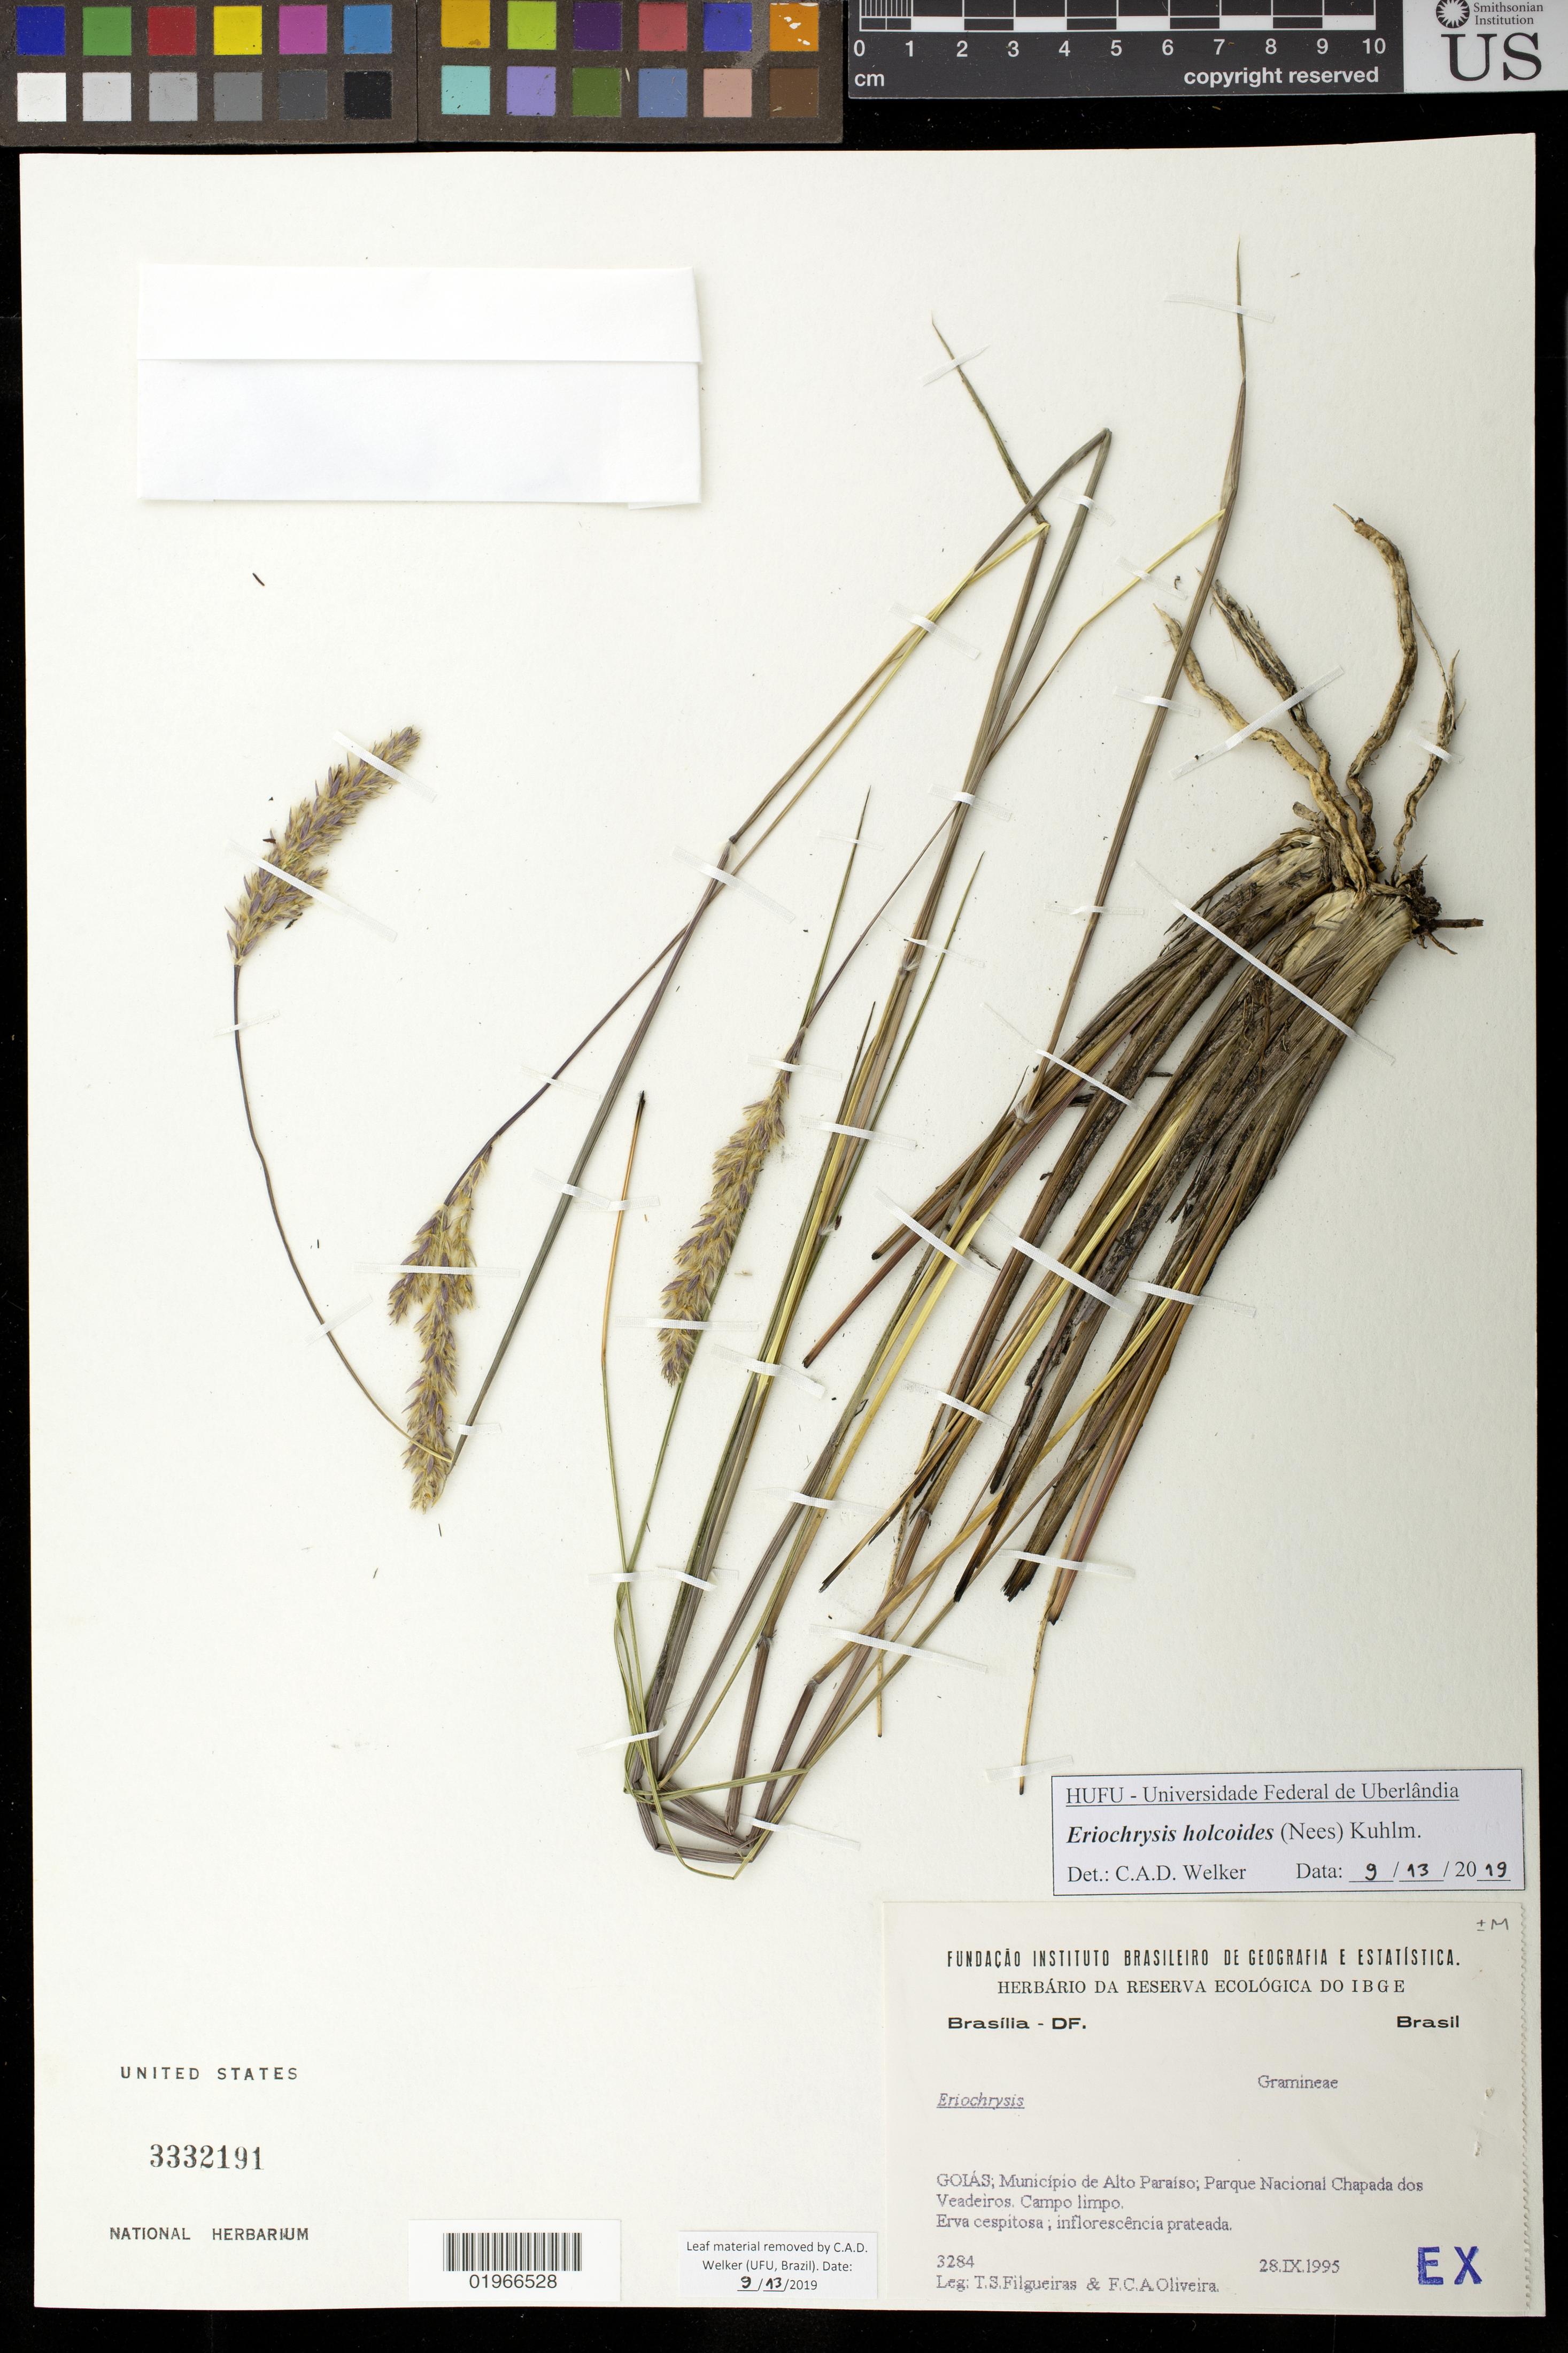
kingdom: Plantae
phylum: Tracheophyta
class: Liliopsida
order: Poales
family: Poaceae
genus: Eriochrysis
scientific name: Eriochrysis holcoides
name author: (Nees) Kuhlm.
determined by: Welker, C. A. D.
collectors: T. S. Filgueiras & F. C. A. Oliveira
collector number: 3284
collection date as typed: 28.IX.1995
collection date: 1995-09-28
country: Brazil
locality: GOIAS; Municipio de Alto Paraiso, Parque Nacional Chapada dos Veadeiros, Campo limpo.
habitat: Erva cespitosa, inflorescencia prateada.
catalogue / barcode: US 3332191